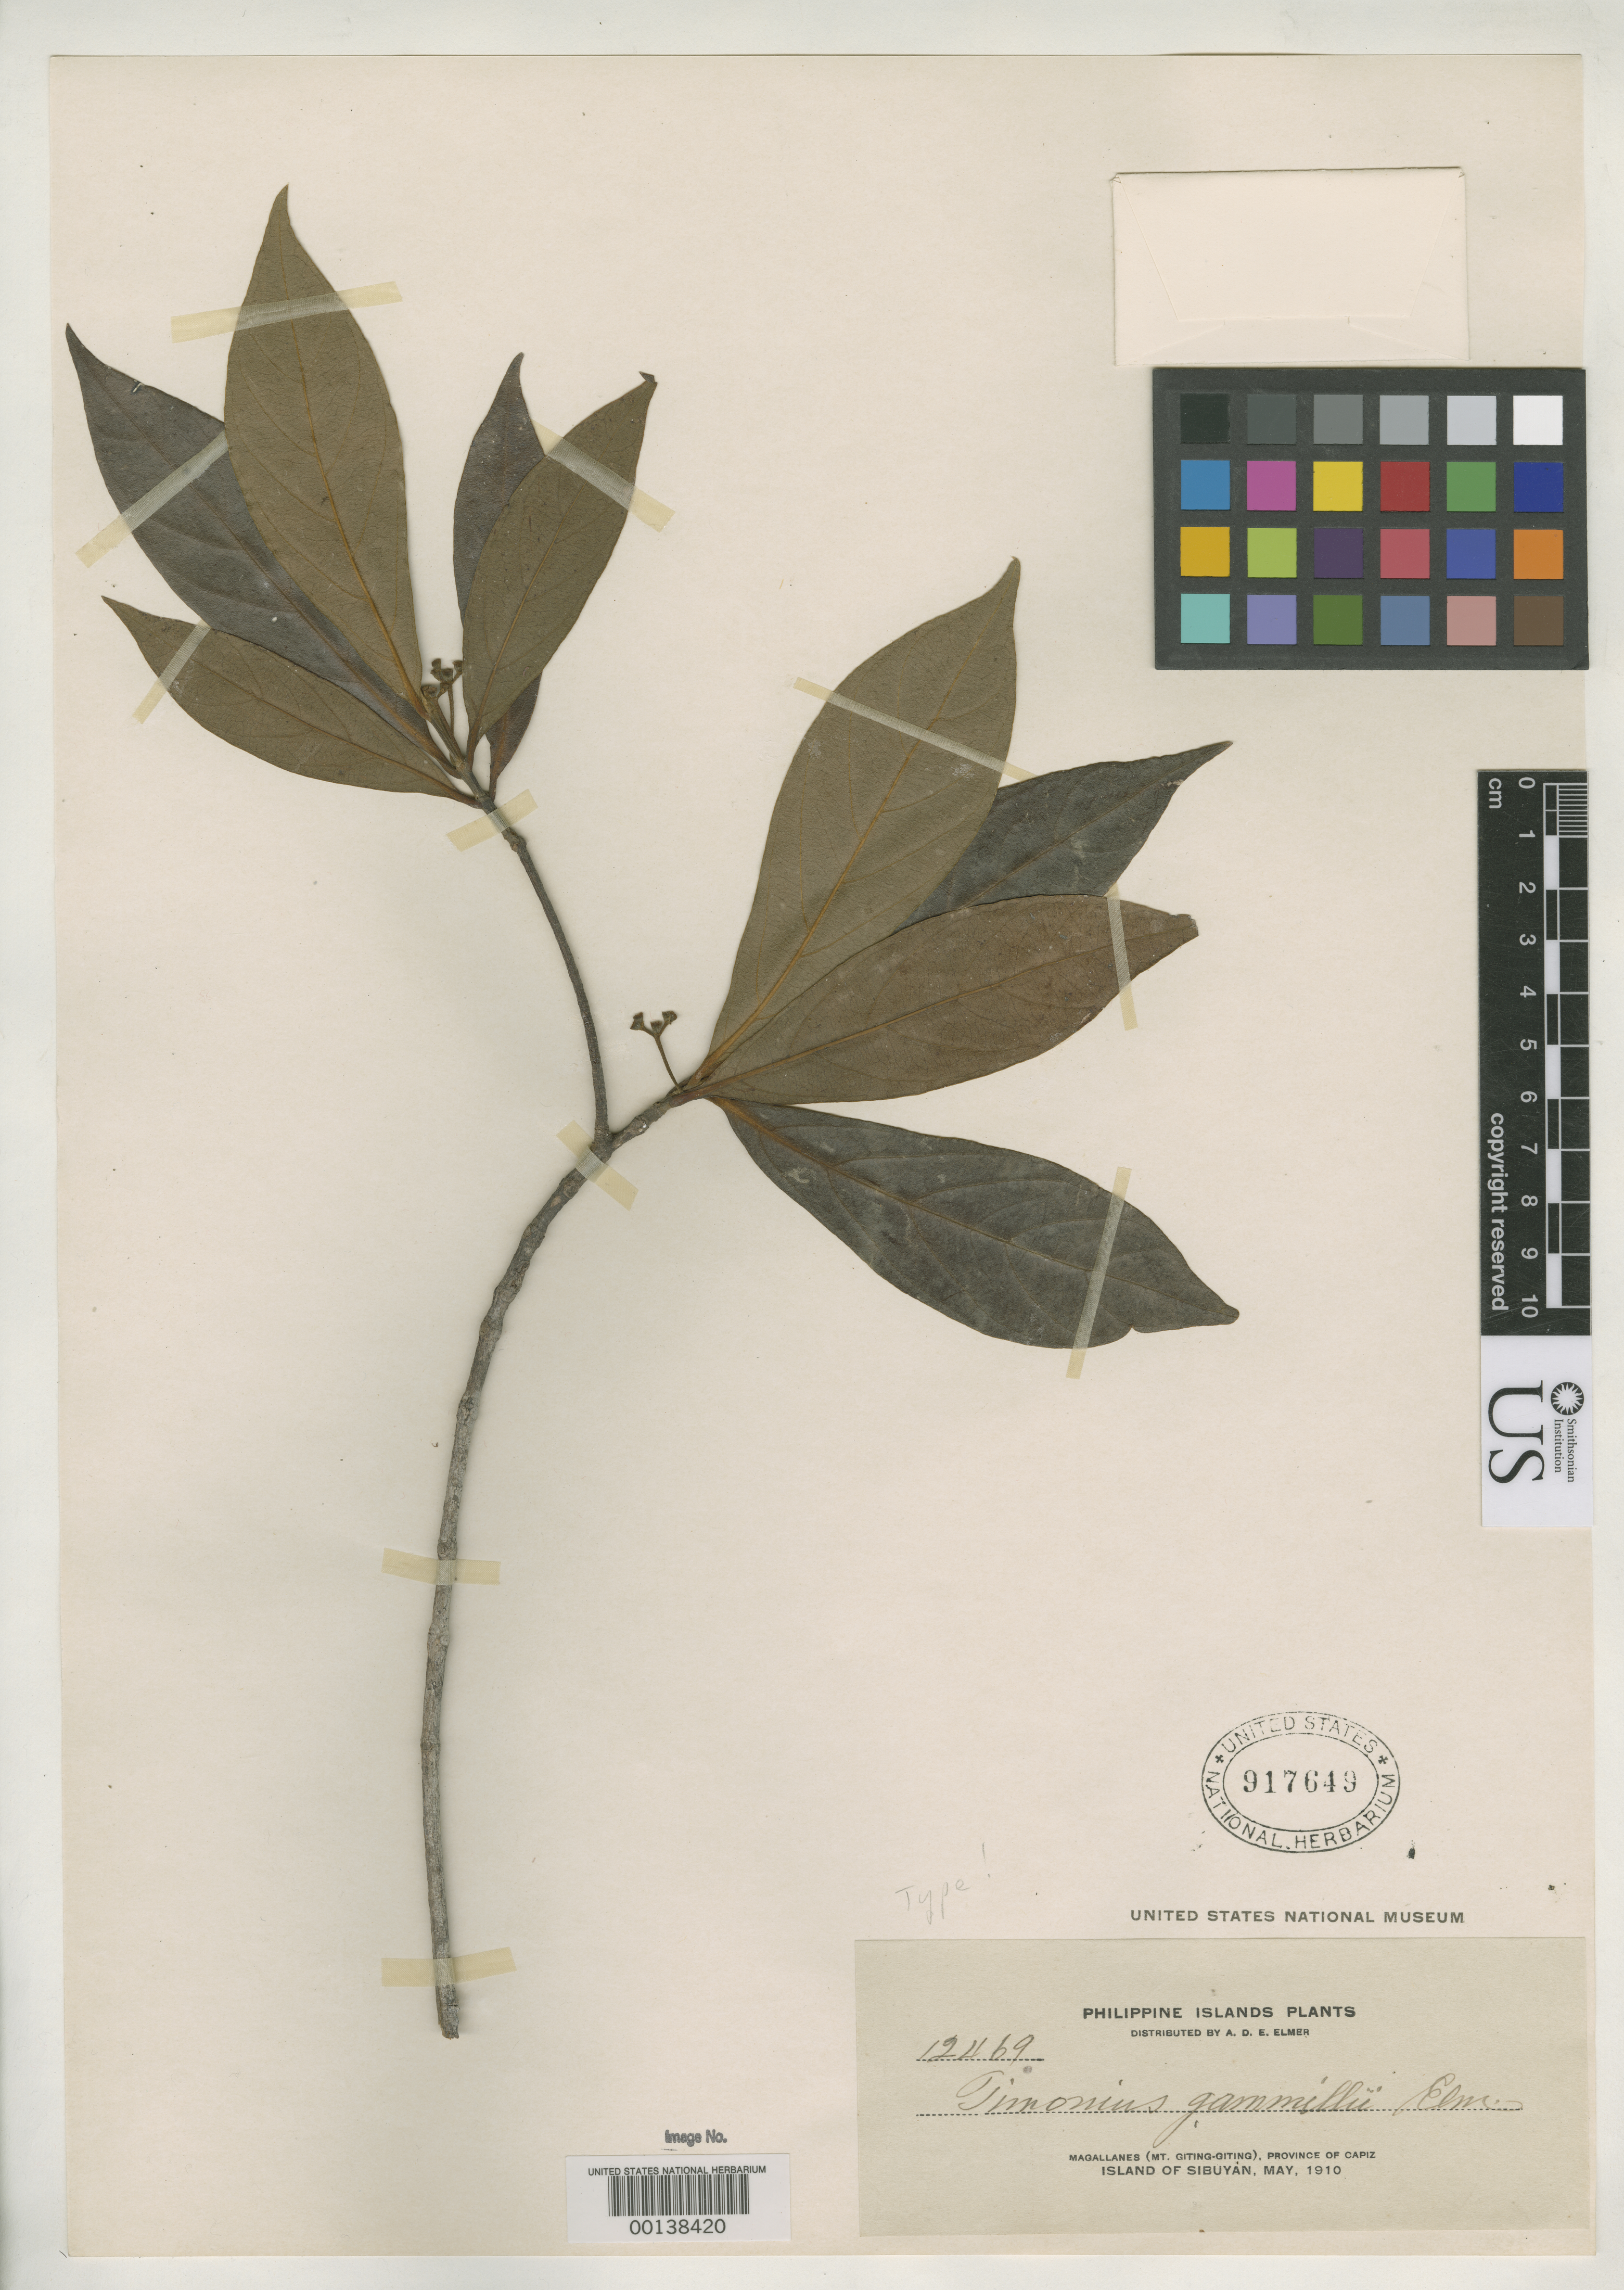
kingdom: Plantae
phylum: Tracheophyta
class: Magnoliopsida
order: Gentianales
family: Rubiaceae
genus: Timonius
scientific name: Timonius gammillii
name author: Elmer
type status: Isotype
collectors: A. D. E. Elmer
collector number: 12469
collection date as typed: May 1910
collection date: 1910-05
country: Philippines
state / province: Mimaropa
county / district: Romblon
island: Sibuyan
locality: Magallanes, Mt. Giting-Giting.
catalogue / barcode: US 917649